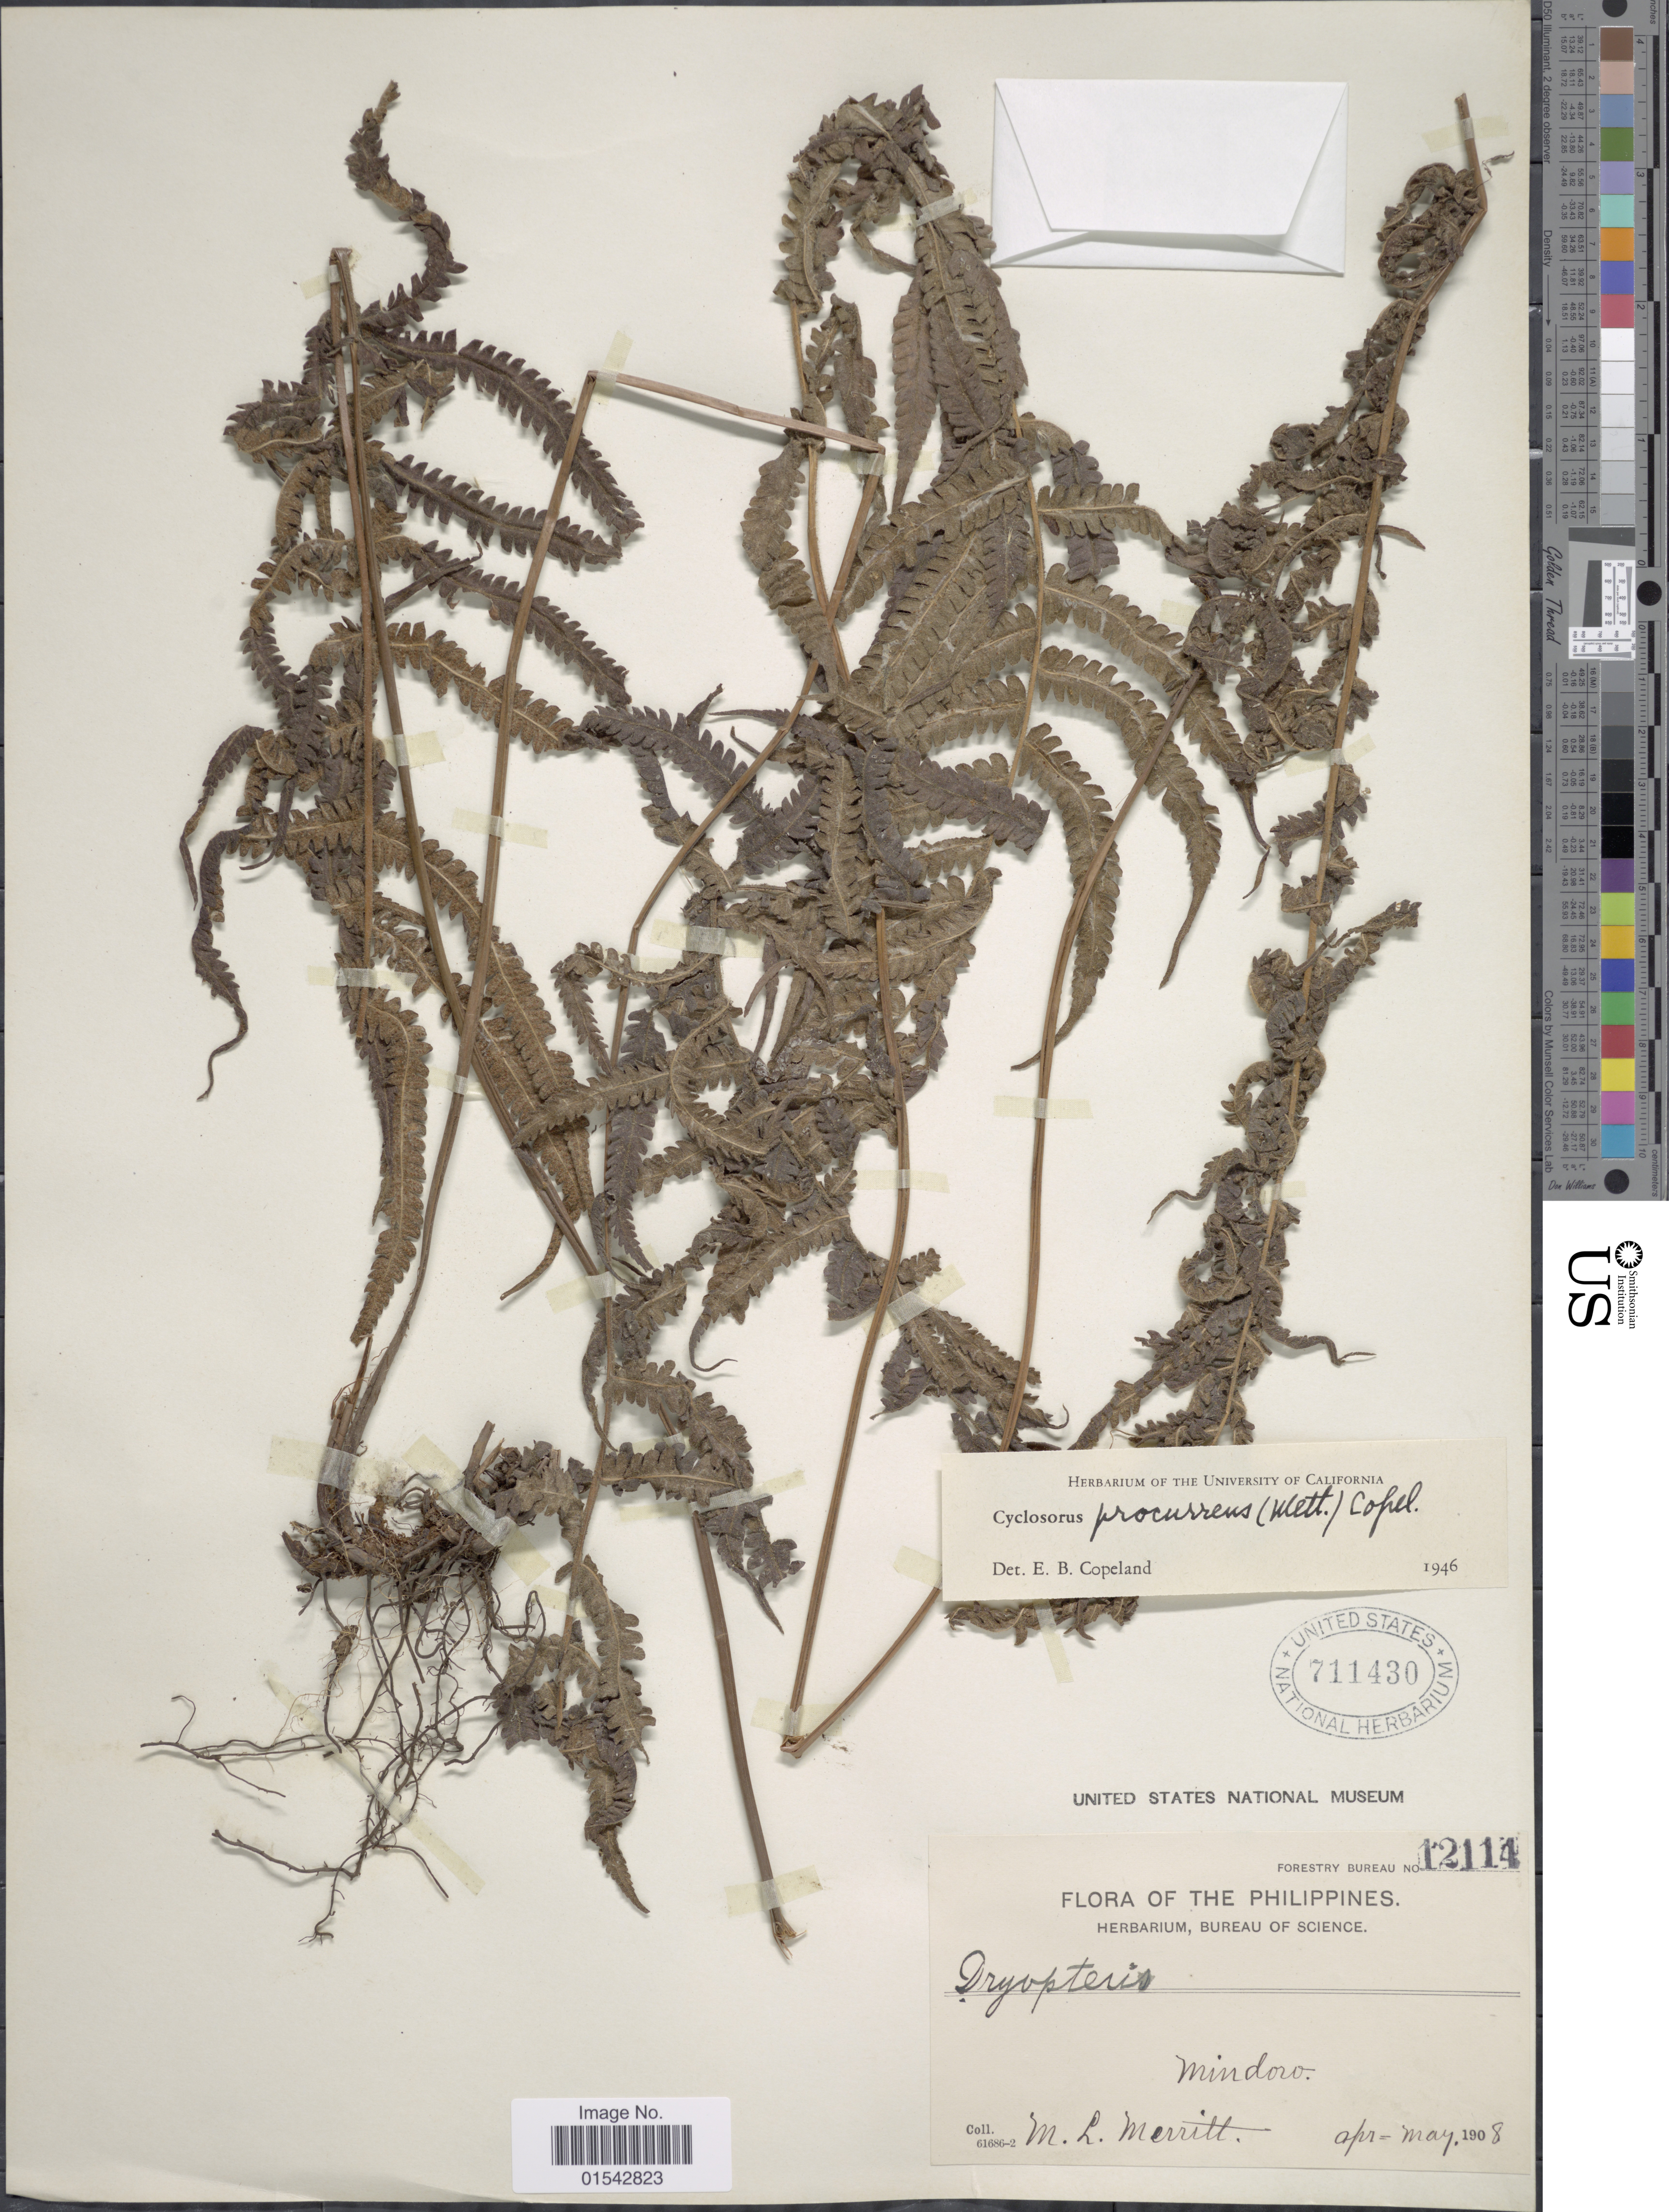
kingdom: Plantae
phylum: Tracheophyta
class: Polypodiopsida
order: Polypodiales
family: Thelypteridaceae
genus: Cyclosorus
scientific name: Cyclosorus procurrens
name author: (Mett.) Copel.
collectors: M. L. Merritt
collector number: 12114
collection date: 1908-04/1908-05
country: Philippines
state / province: Mimaropa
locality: Mindoro, Philippines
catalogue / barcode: US 711430